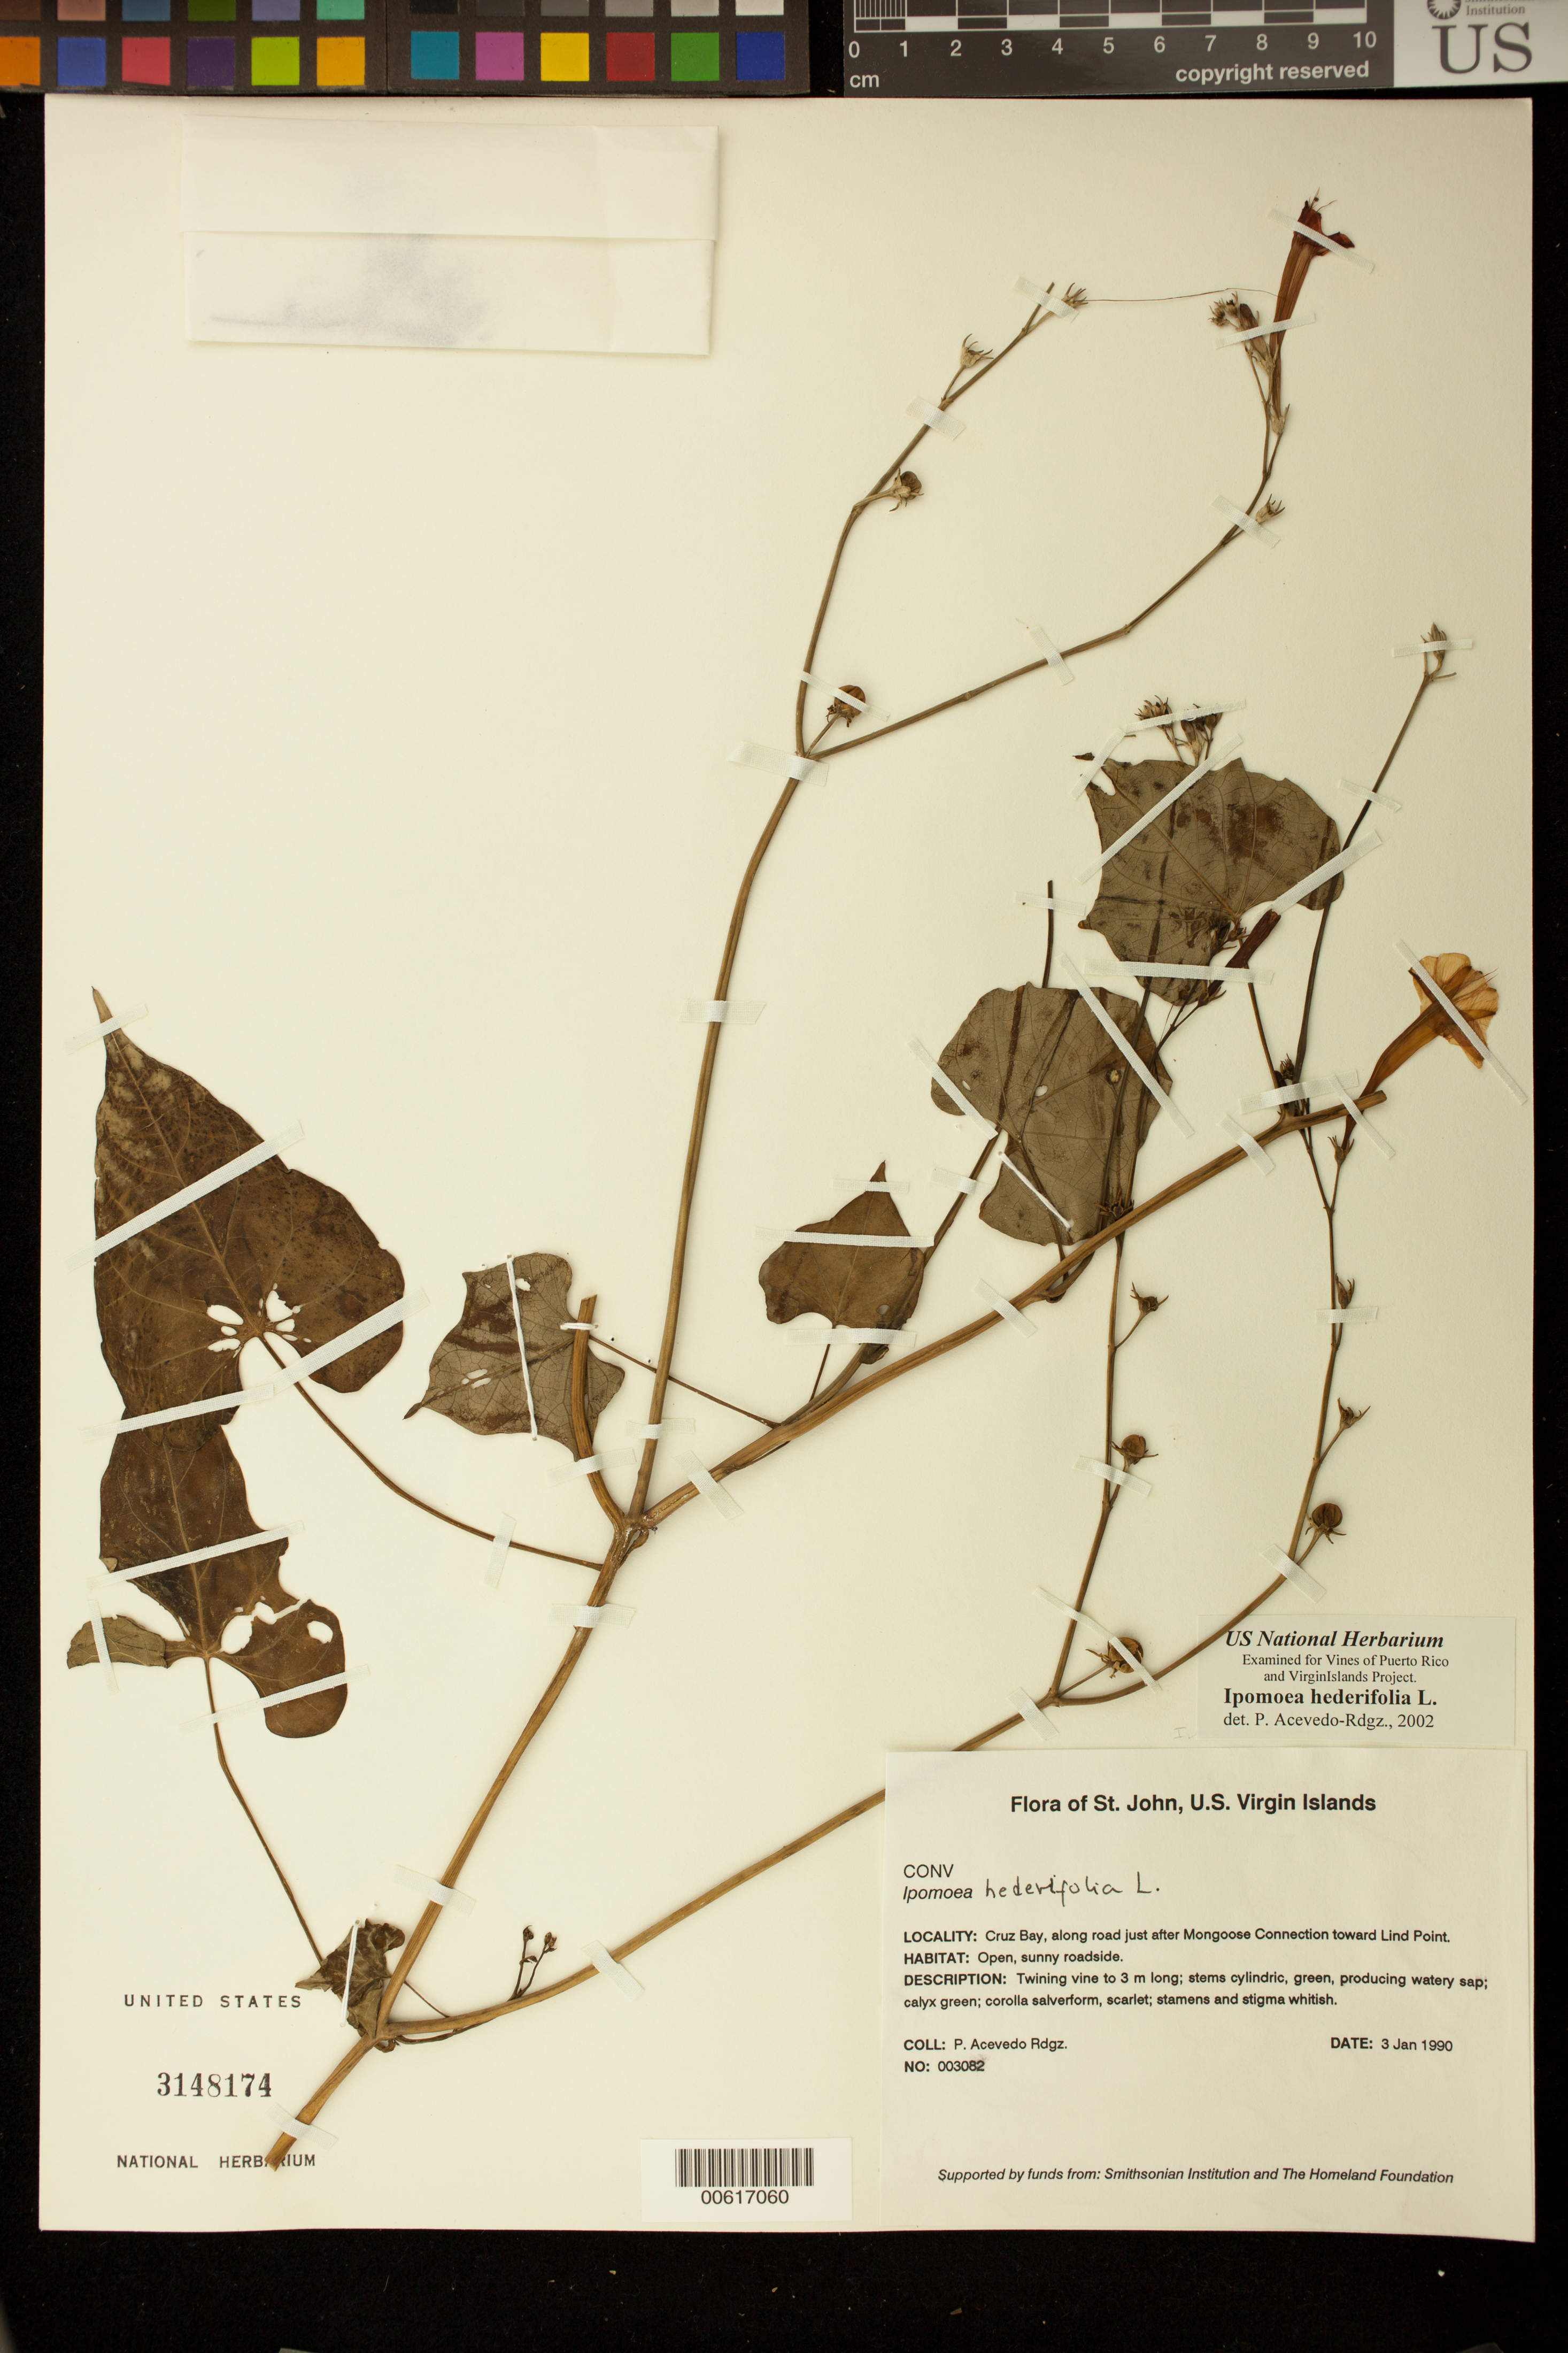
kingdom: Plantae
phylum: Tracheophyta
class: Magnoliopsida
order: Solanales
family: Convolvulaceae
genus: Ipomoea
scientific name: Ipomoea hederifolia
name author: L.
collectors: P. Acevedo-Rodr.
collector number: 3082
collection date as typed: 03 Jan 1990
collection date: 1990-01-03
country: U.S. Virgin Islands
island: St. John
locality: Cruz Bay Quarter; Cruz Bay, along road just after Mongoose Connection toward Lind Point.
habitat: Open, sunny roadside.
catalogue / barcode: US 3148174